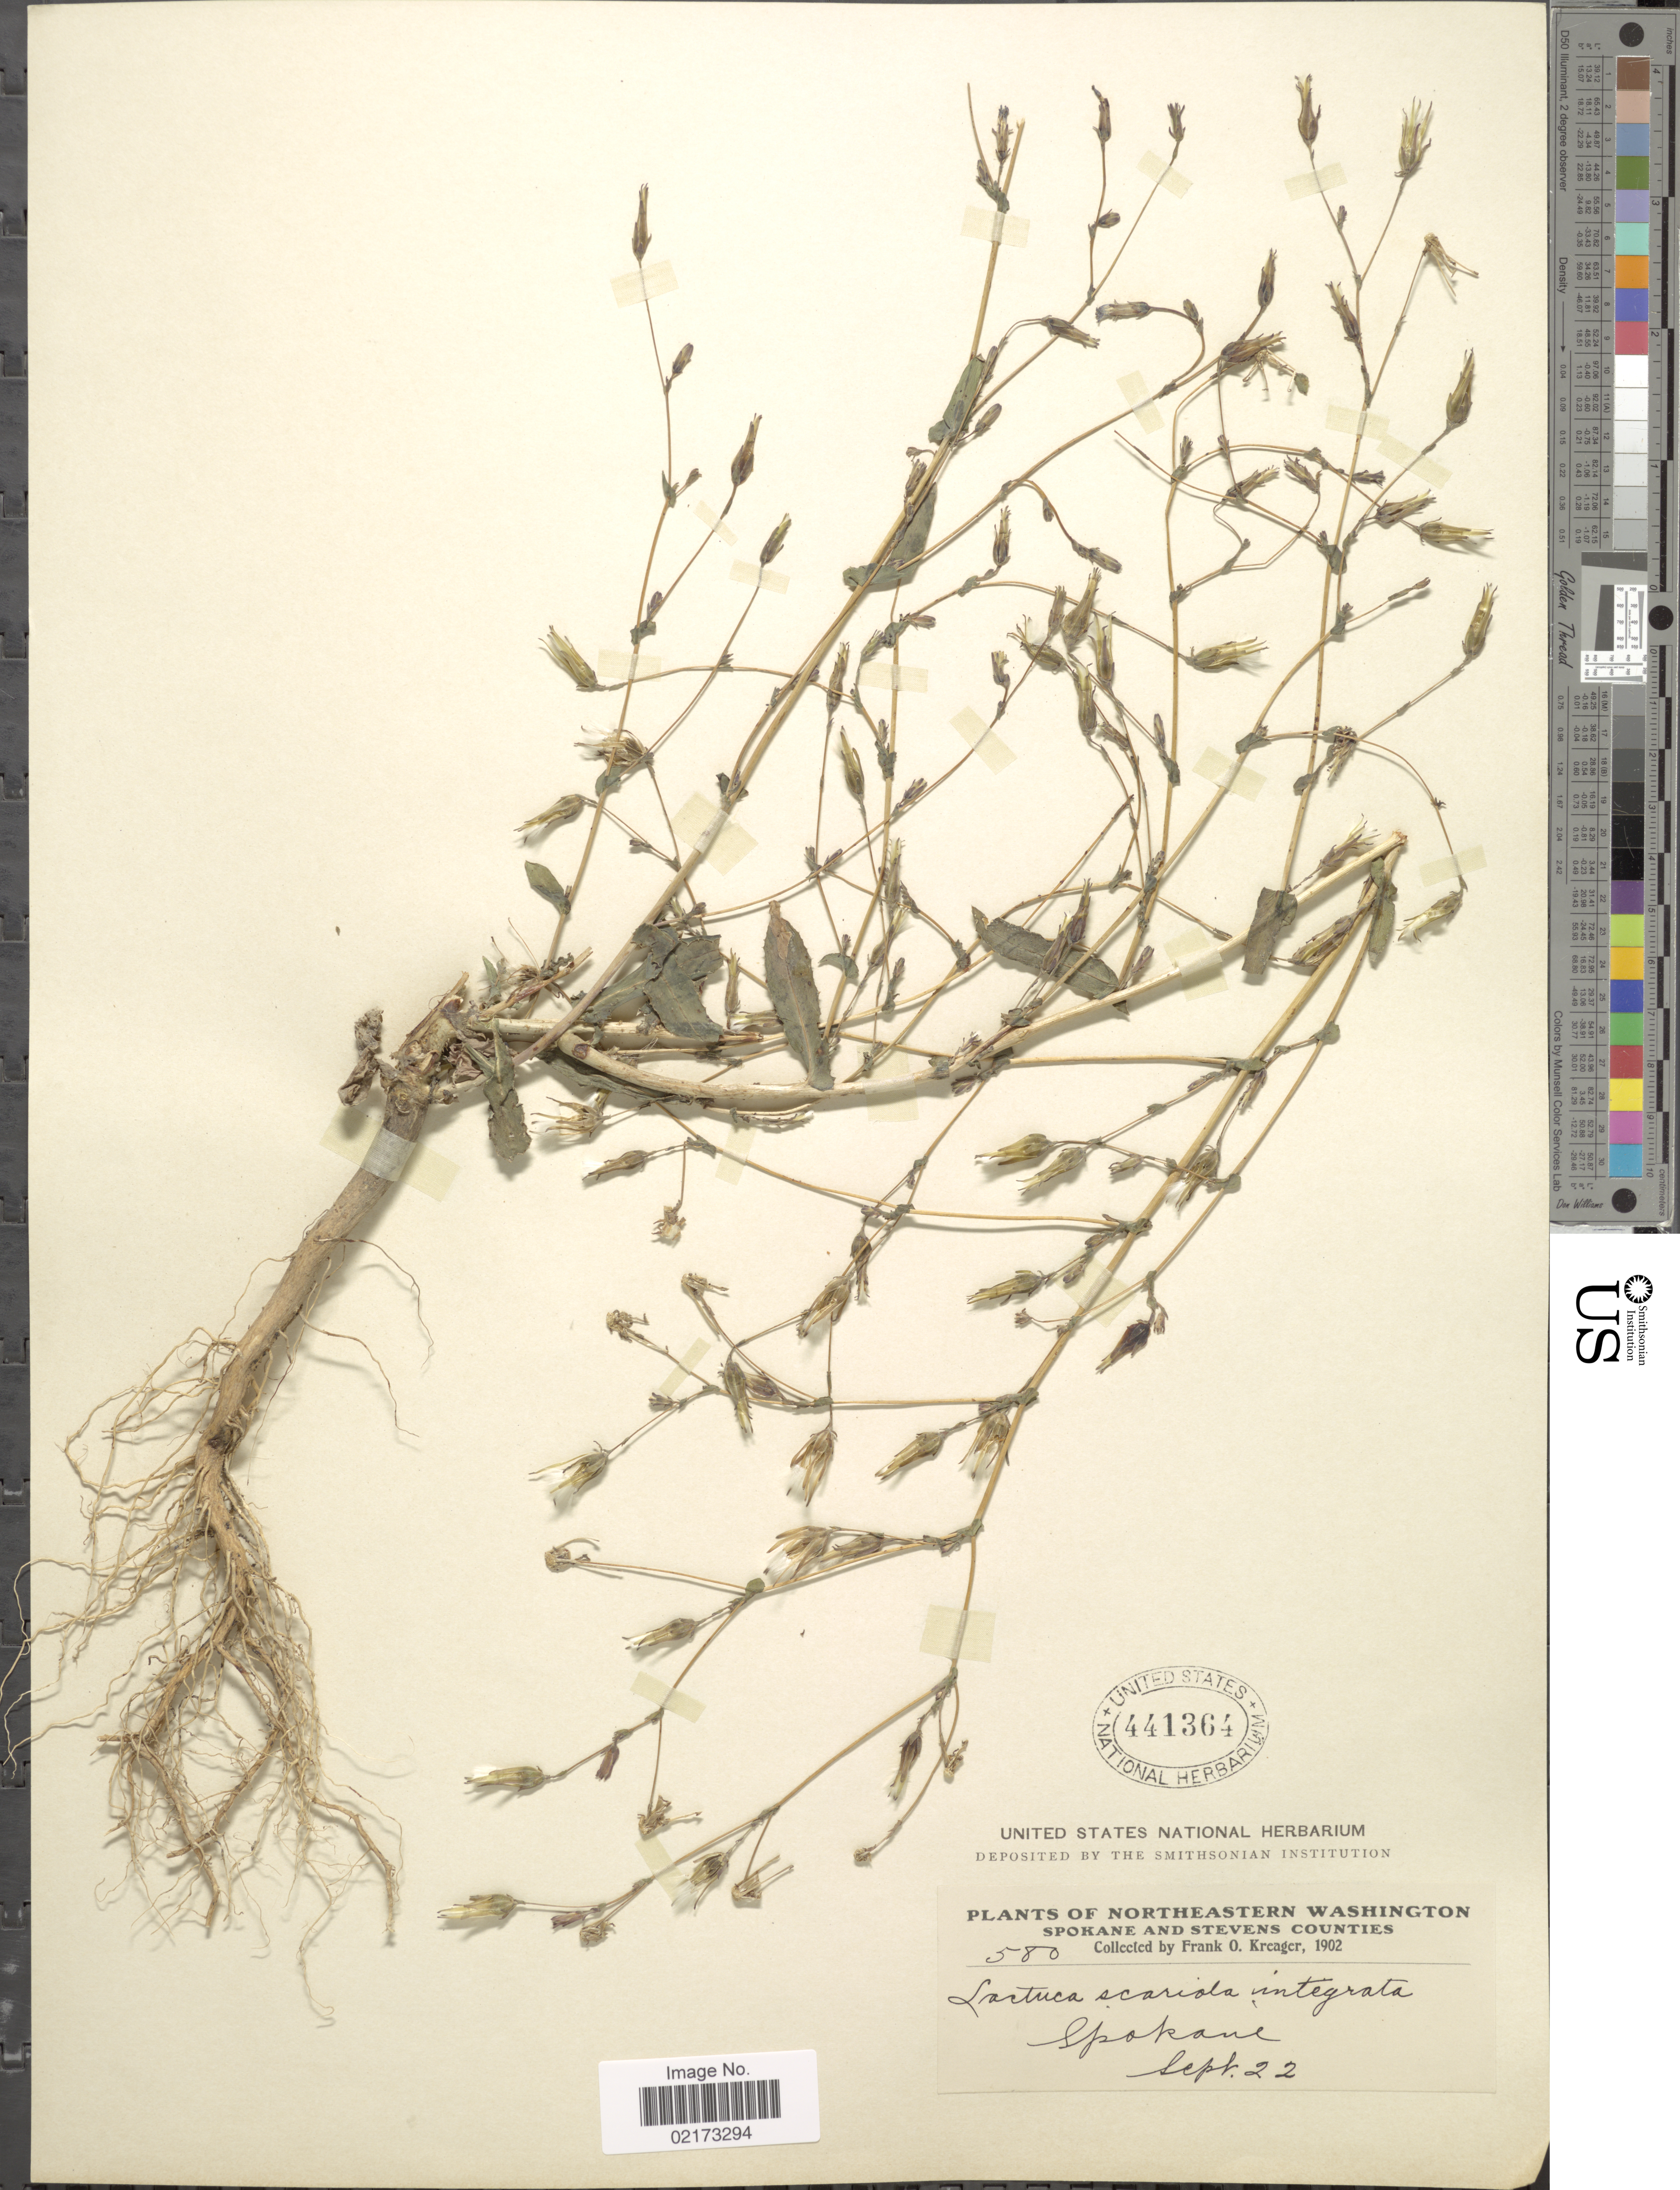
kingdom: Plantae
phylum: Tracheophyta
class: Magnoliopsida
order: Asterales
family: Asteraceae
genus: Lactuca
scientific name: Lactuca serriola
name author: L.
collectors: F. Kreager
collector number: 580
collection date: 1902-09-22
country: United States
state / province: Washington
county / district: Spokane / Stevens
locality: Northeastern Washington, Spokane and Stevens Counties, Spokane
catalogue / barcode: US 441364